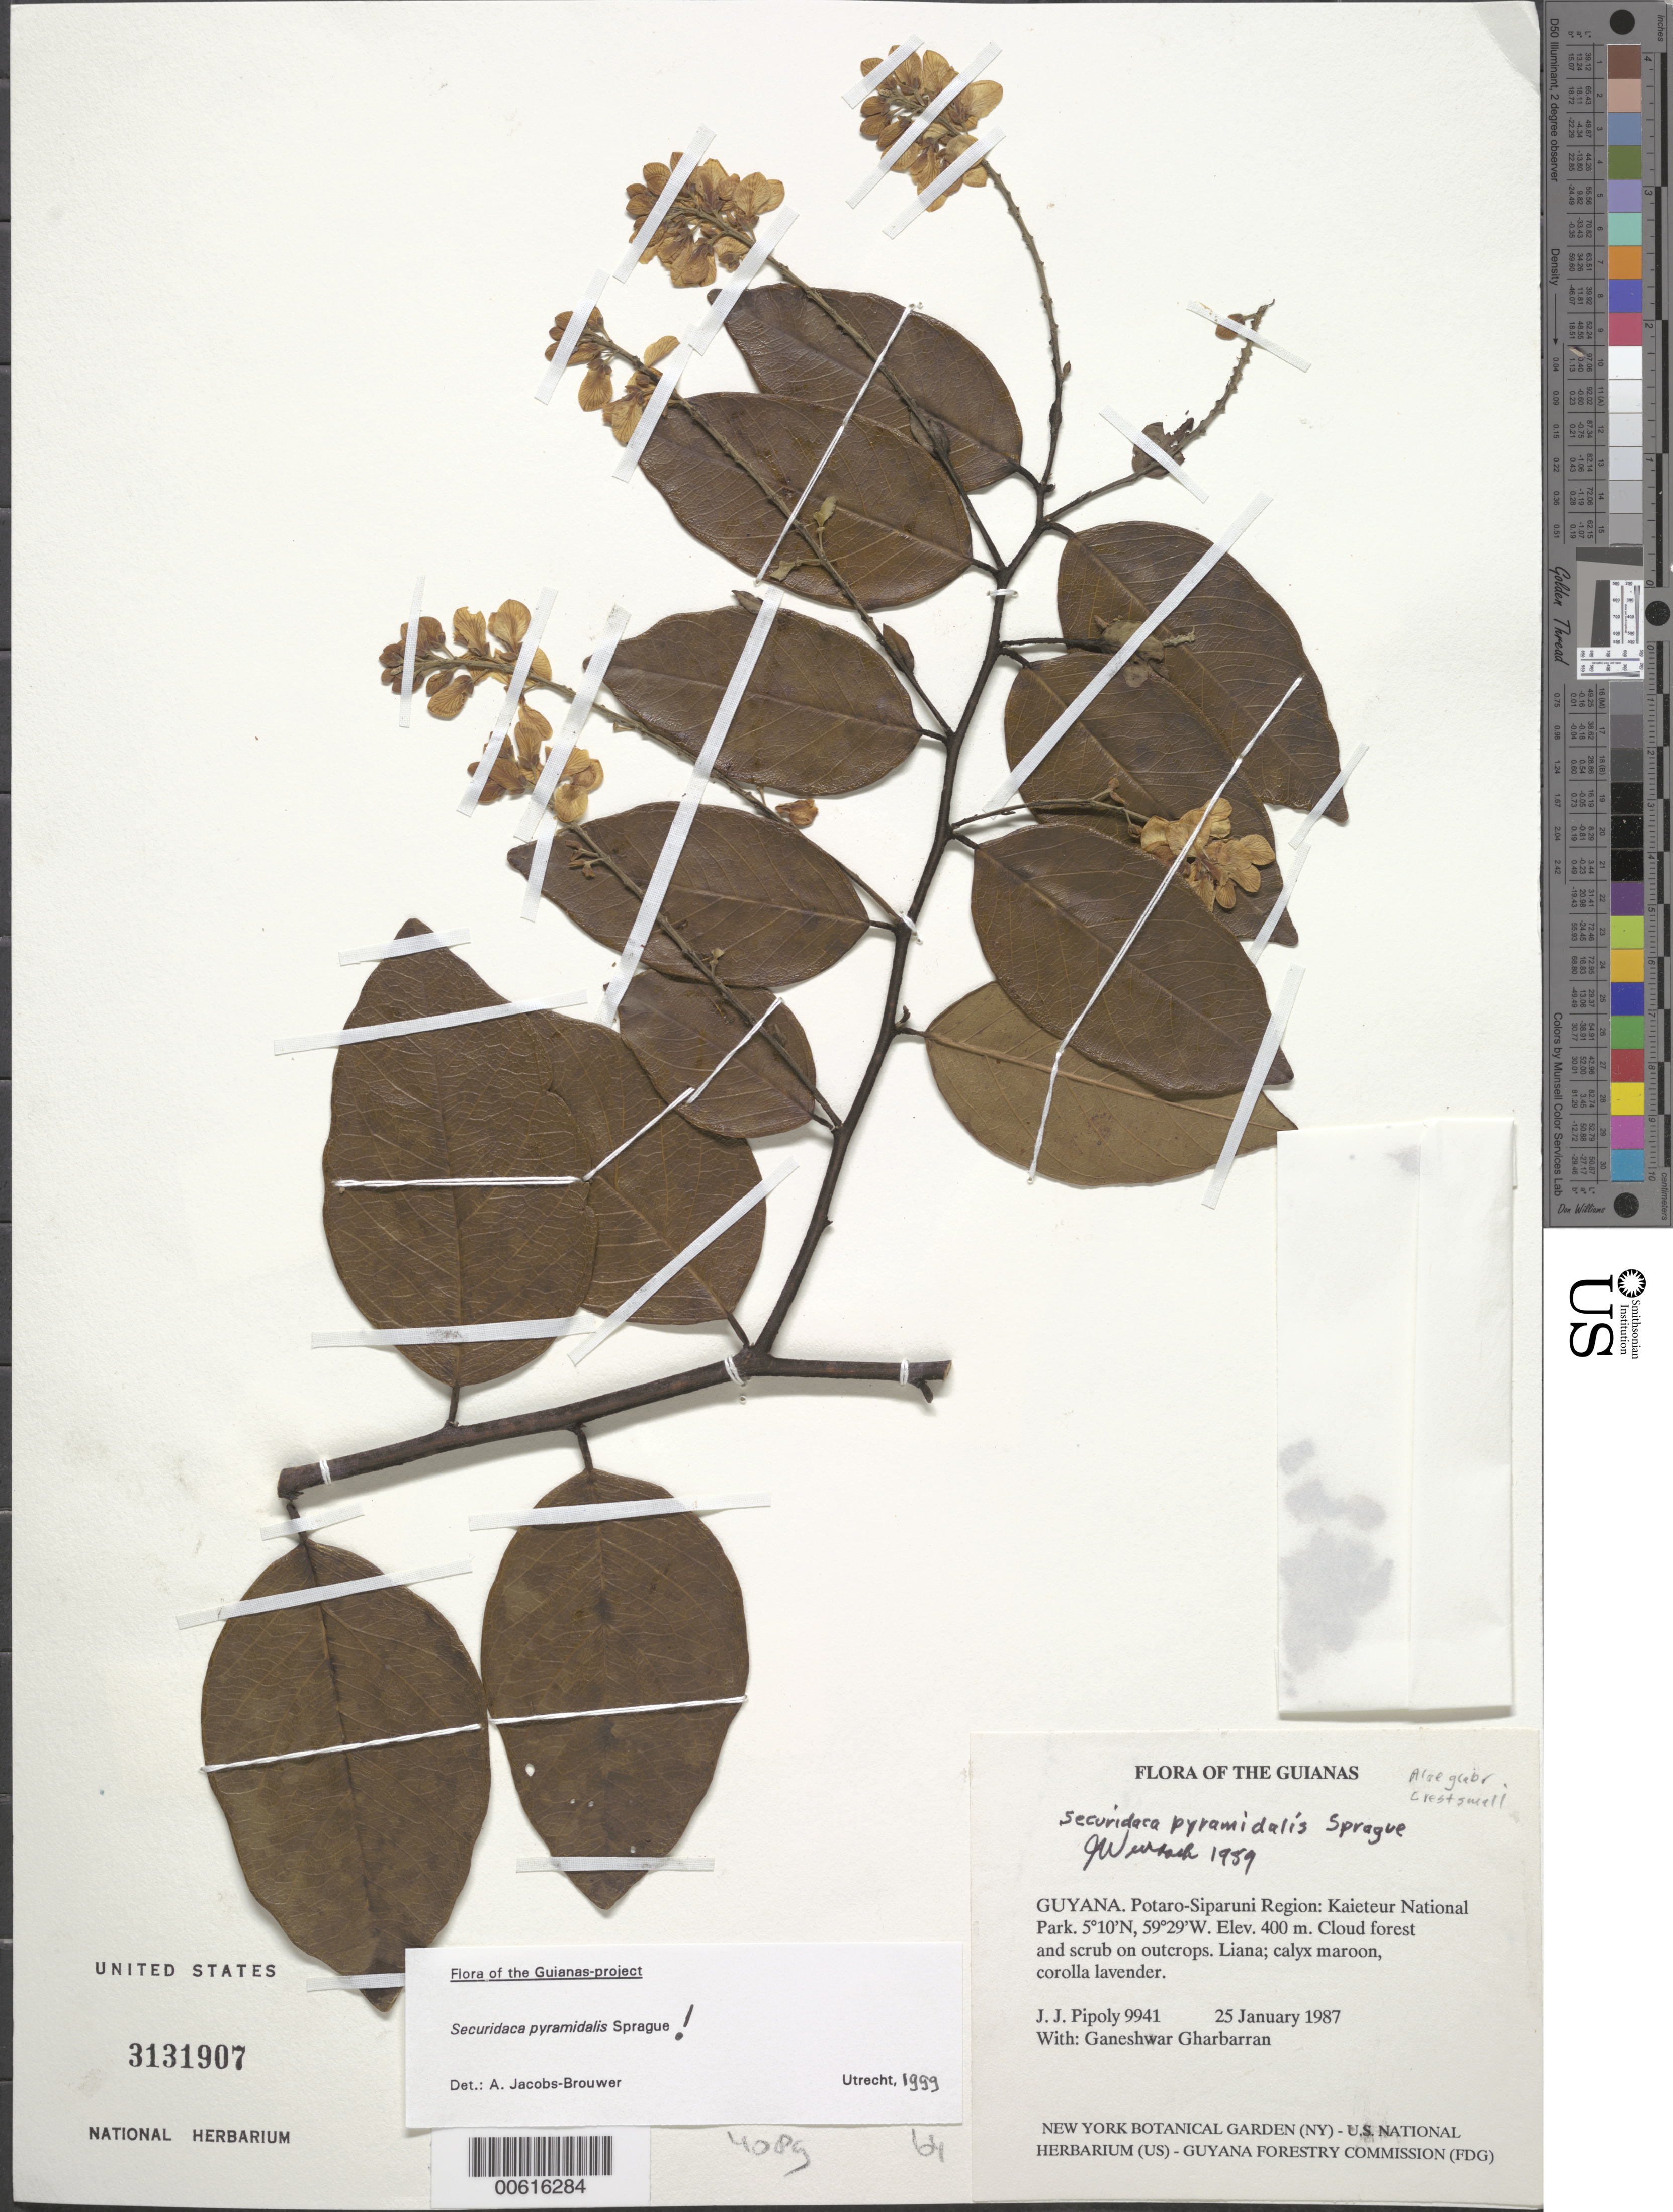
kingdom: Plantae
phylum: Tracheophyta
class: Magnoliopsida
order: Fabales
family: Polygalaceae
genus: Securidaca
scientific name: Securidaca pyramidalis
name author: Sprague ex Sandwith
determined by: Jacobs-Brouwer, A.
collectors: J. J. Pipoly & G. Gharbarran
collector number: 9941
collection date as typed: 25 January 1987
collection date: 1987-01-25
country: Guyana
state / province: Potaro-Siparuni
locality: Kaieteur National Park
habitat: Cloud forest and scrub on outcrops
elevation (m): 400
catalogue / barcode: US 3131907